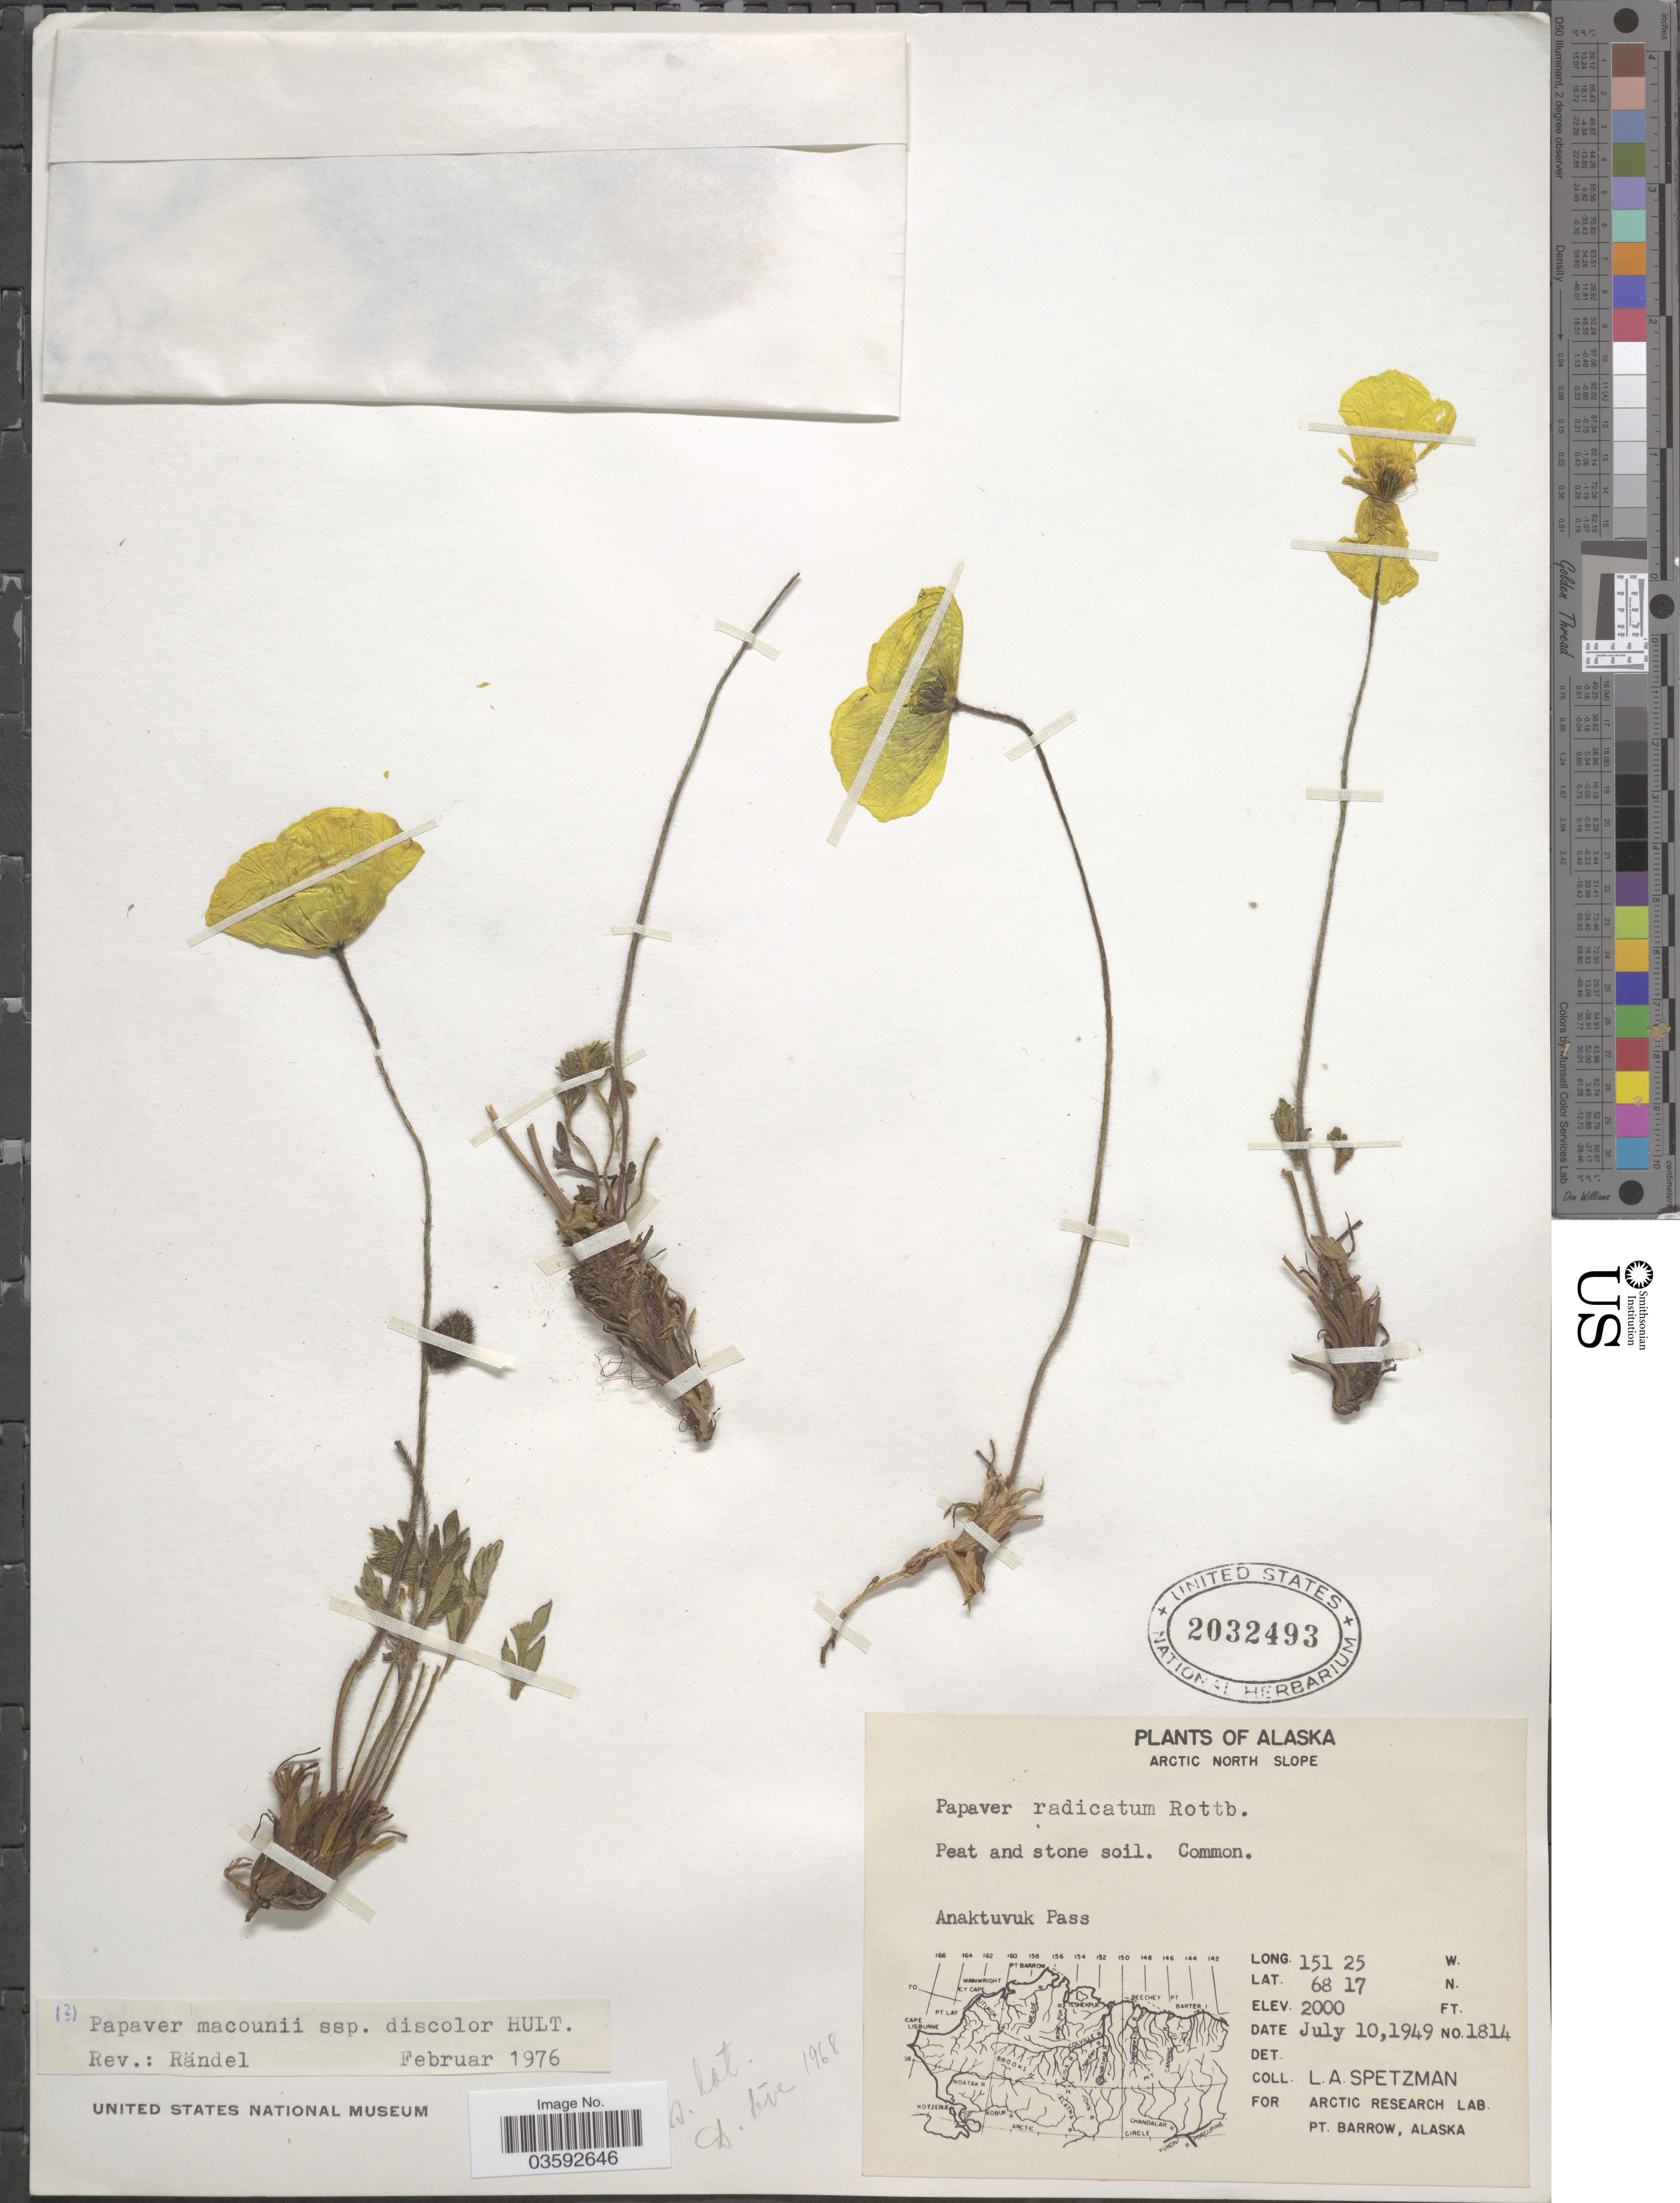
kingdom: Plantae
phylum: Tracheophyta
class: Magnoliopsida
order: Ranunculales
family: Papaveraceae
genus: Papaver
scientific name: Papaver macounii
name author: Greene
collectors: L. Spetzman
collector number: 1814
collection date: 1949-07-10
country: United States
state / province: Alaska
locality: Arctic North Slope. Anaktuvuk Pass.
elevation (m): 610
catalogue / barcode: US 2032493